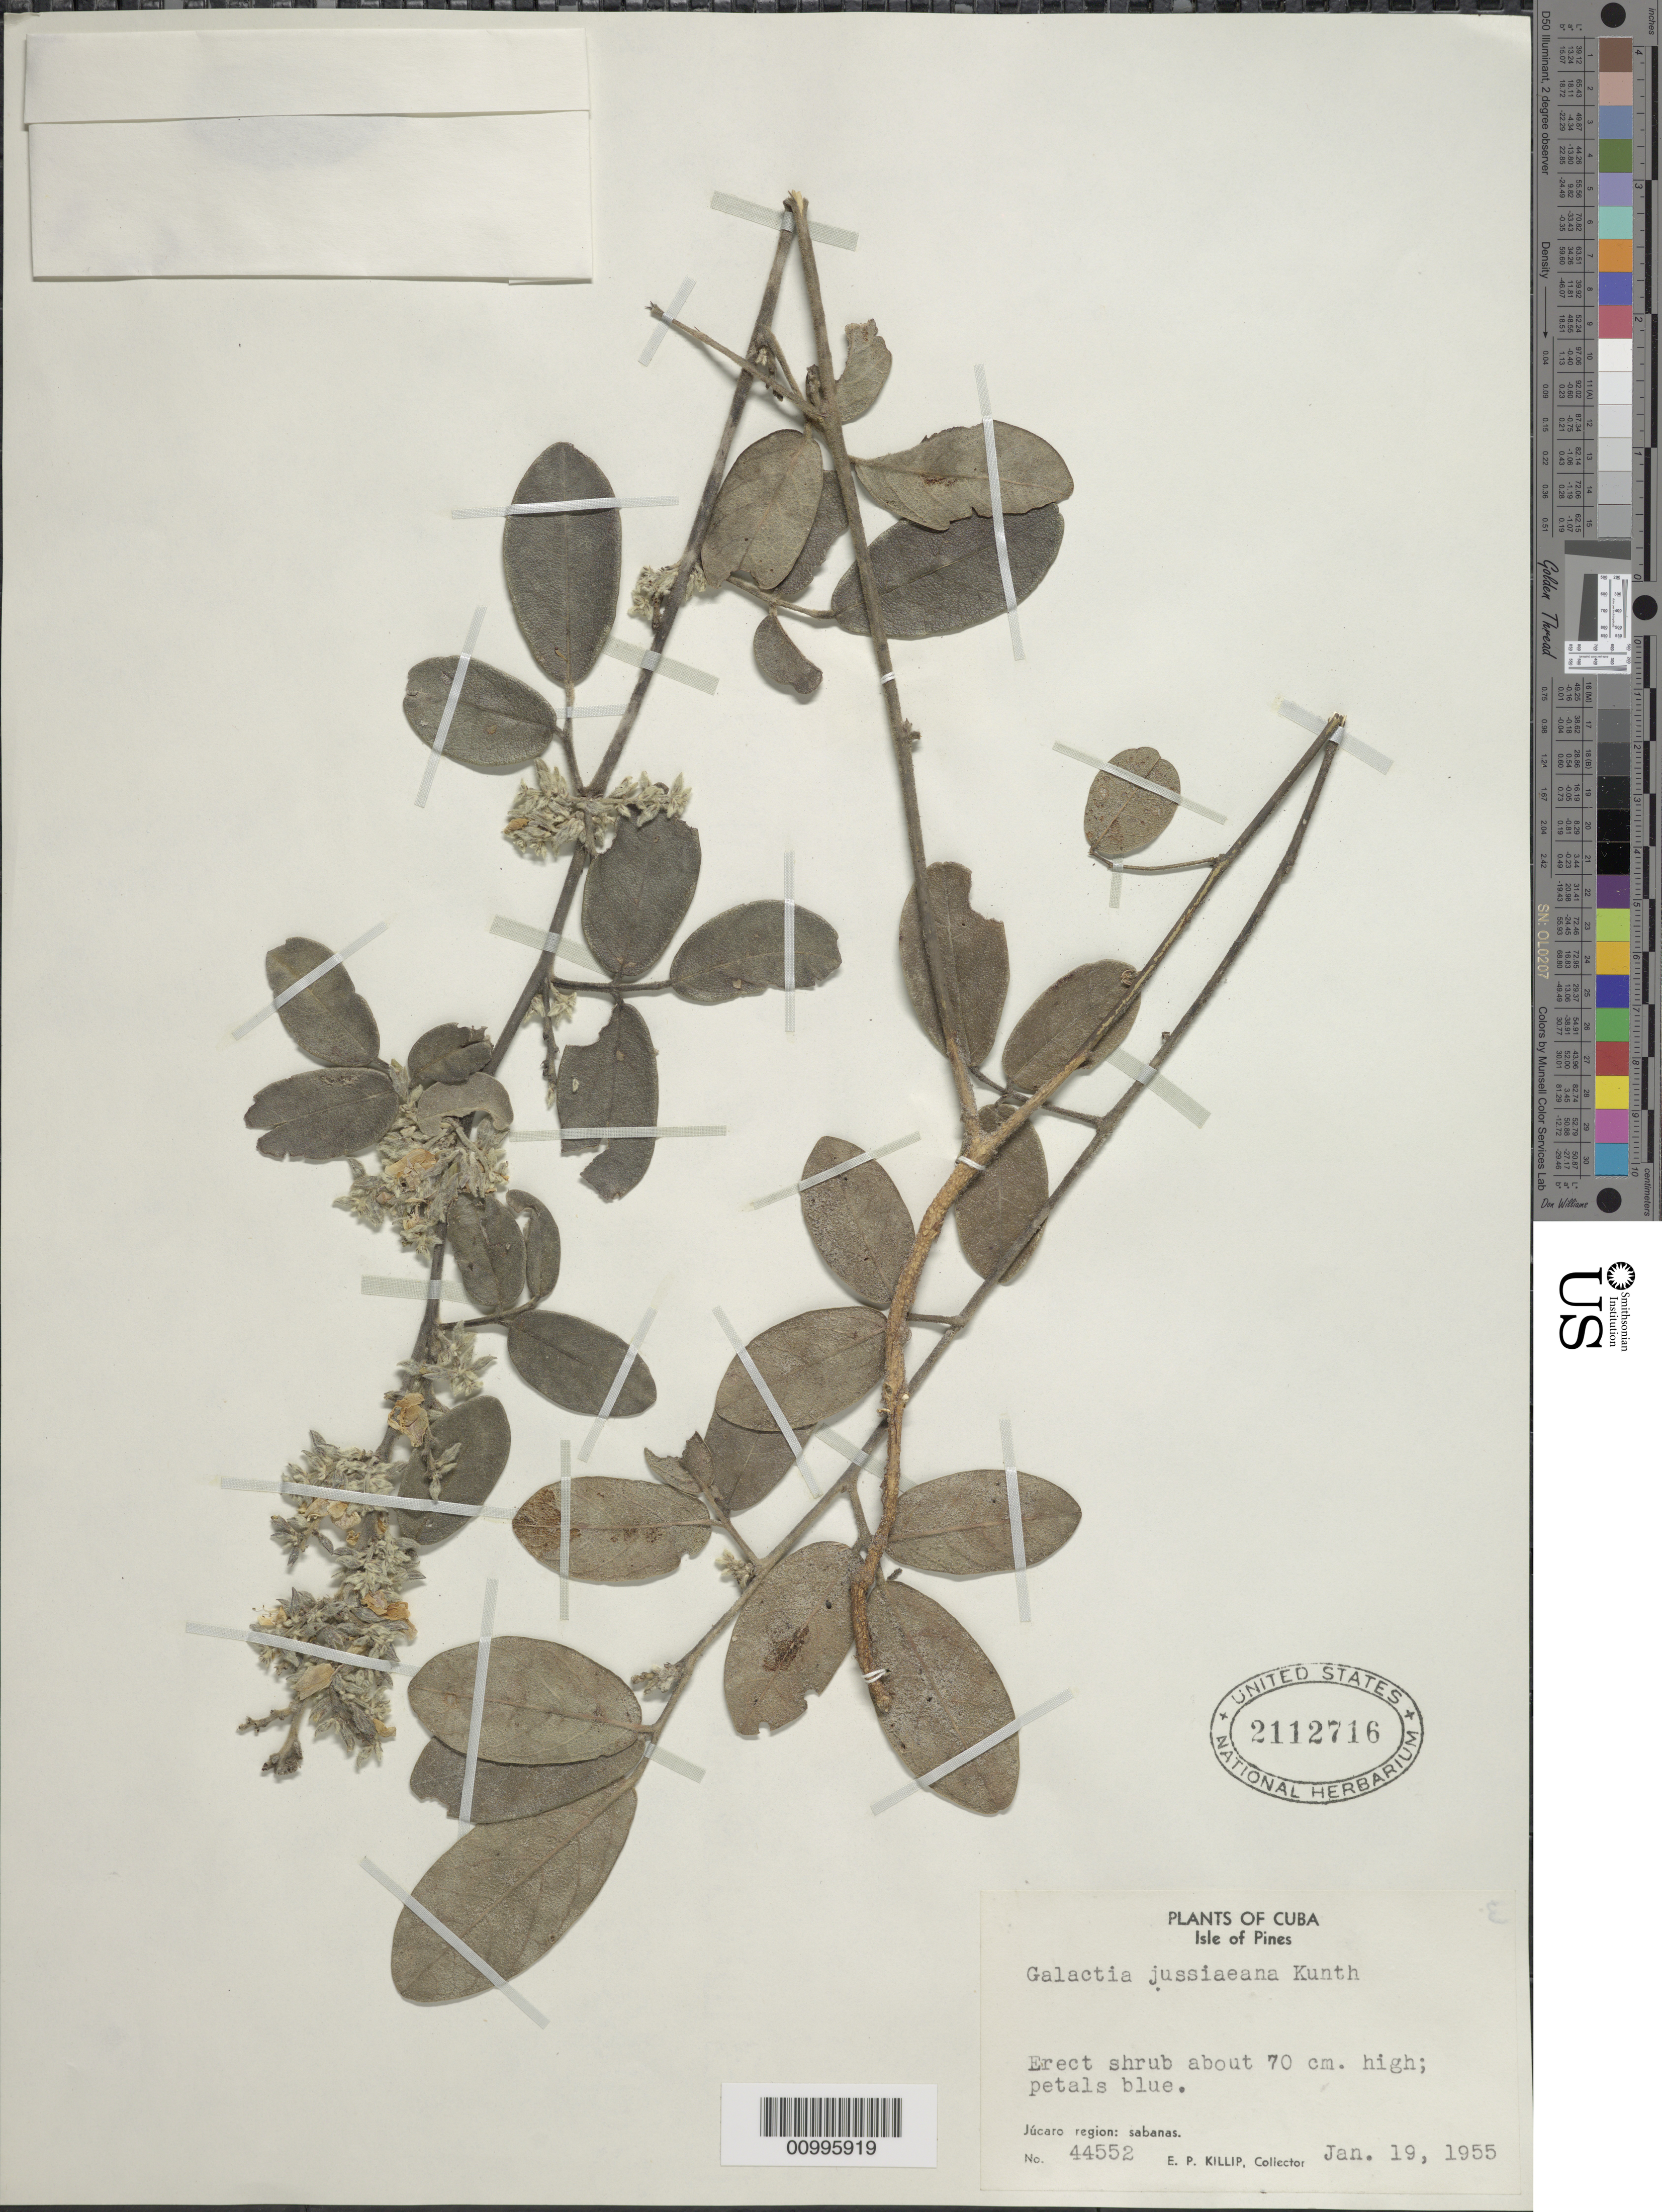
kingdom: Plantae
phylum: Tracheophyta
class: Magnoliopsida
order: Fabales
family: Fabaceae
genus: Galactia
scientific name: Galactia jussiaeana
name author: Kunth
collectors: E. P. Killip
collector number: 44552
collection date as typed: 19 Jan 1955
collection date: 1955-01-19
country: Cuba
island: Isla de la Juventud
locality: Jucaro region;sabanas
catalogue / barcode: US 2112716